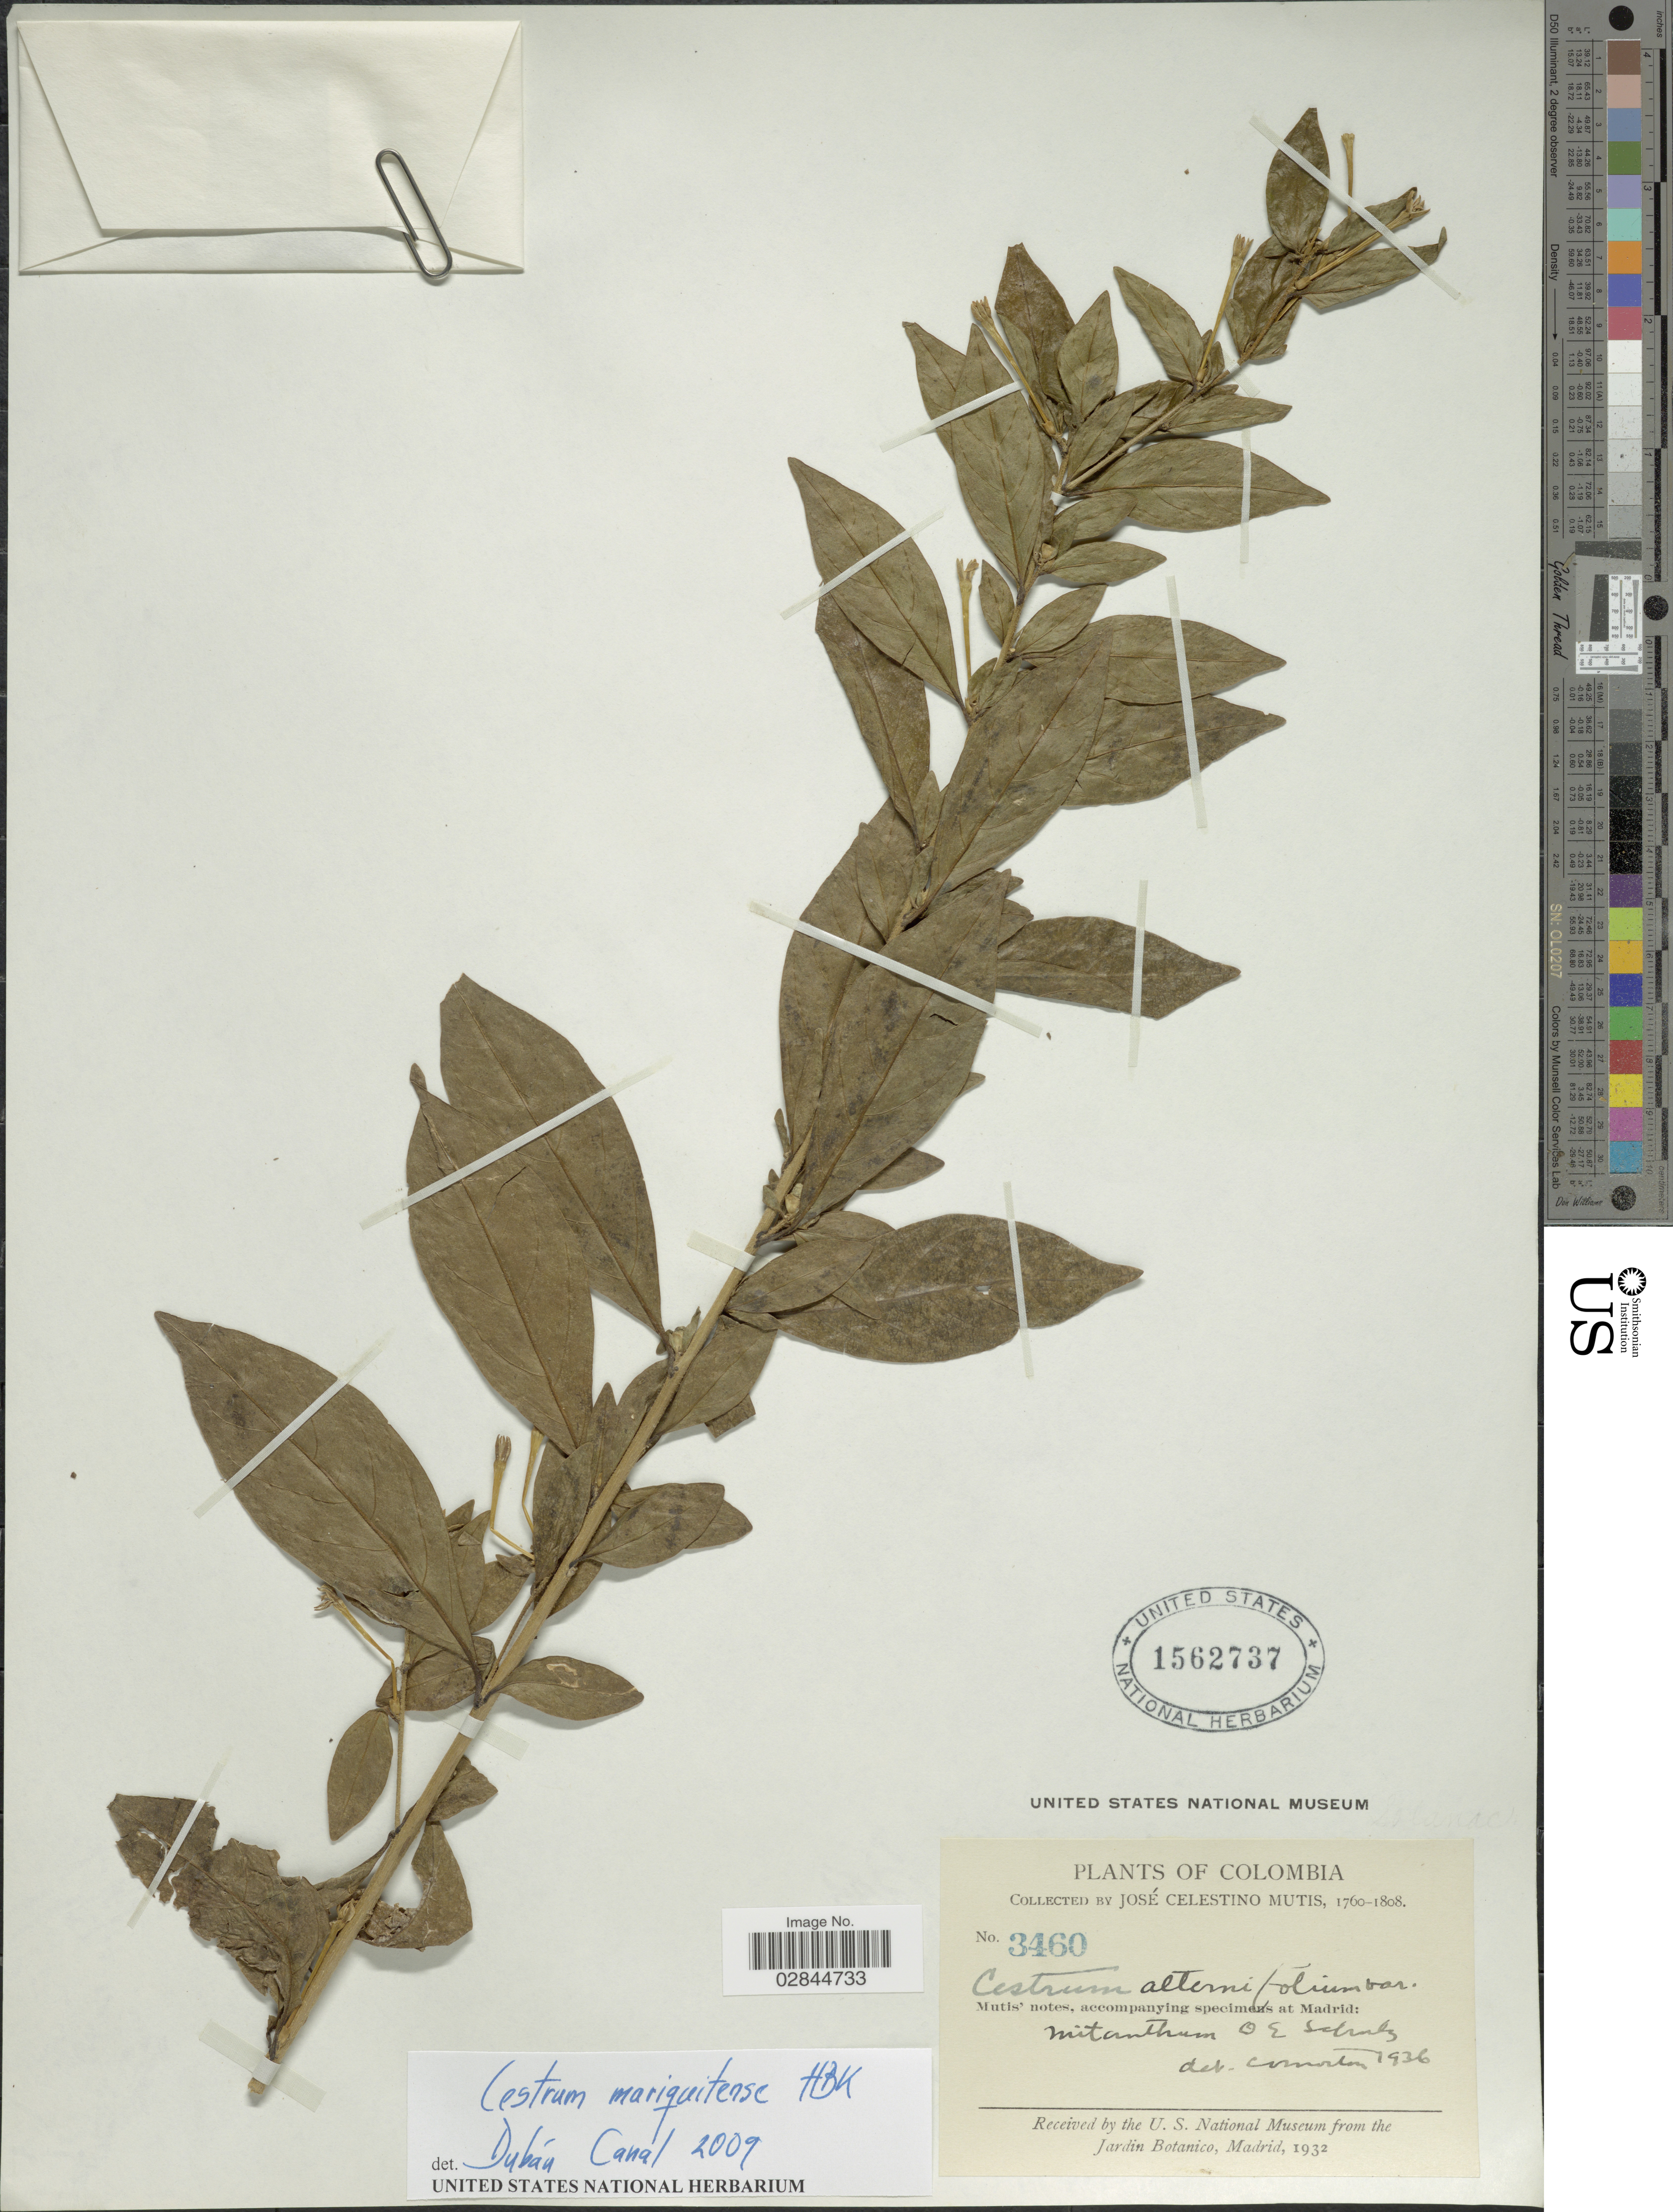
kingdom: Plantae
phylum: Tracheophyta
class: Magnoliopsida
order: Solanales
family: Solanaceae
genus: Cestrum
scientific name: Cestrum mariquitense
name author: Kunth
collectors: J. C. B. Mutis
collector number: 3460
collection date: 1760/1808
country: Colombia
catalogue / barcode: US 1562737